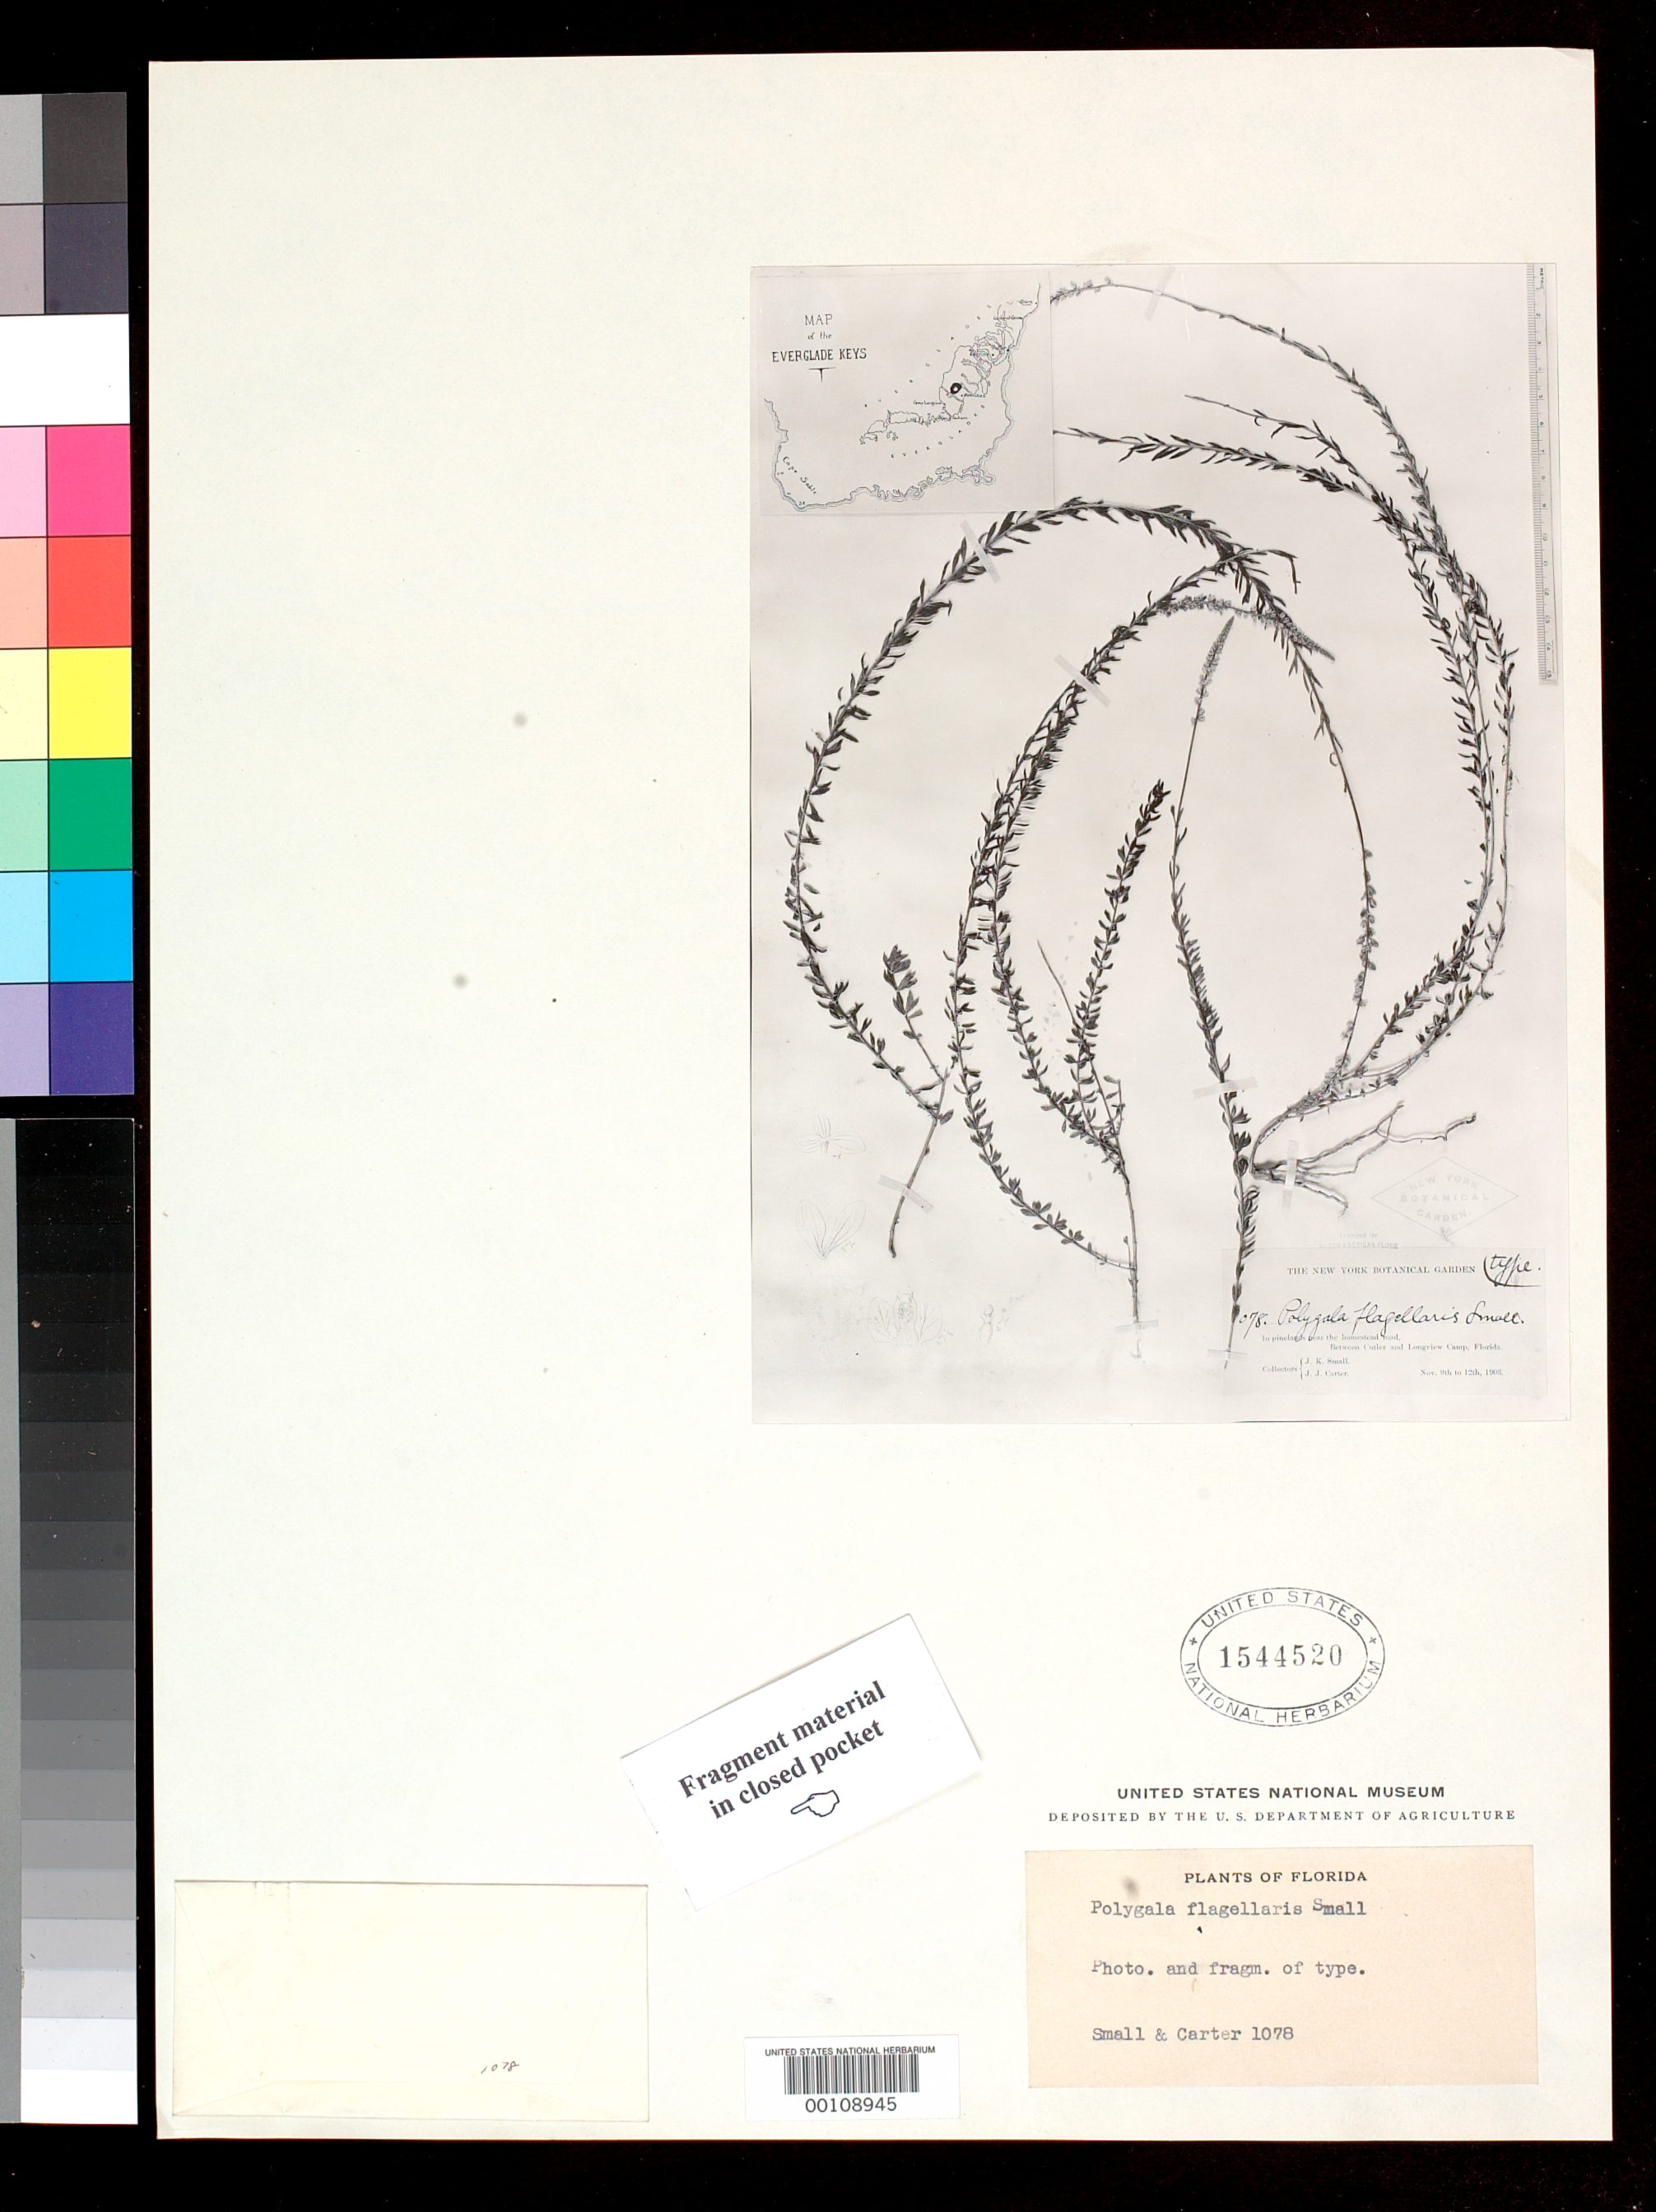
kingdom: Plantae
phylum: Tracheophyta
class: Magnoliopsida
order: Fabales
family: Polygalaceae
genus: Polygala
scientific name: Polygala flagellaris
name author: Small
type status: Isotype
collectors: J. K. Small & A. M. Carter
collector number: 1078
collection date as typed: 09 Nov 1903 to 12 Nov 1903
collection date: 1903-11-09/1903-11-12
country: United States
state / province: Florida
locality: Between Cutler and Long View Camp, Everglades.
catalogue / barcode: US 1544520